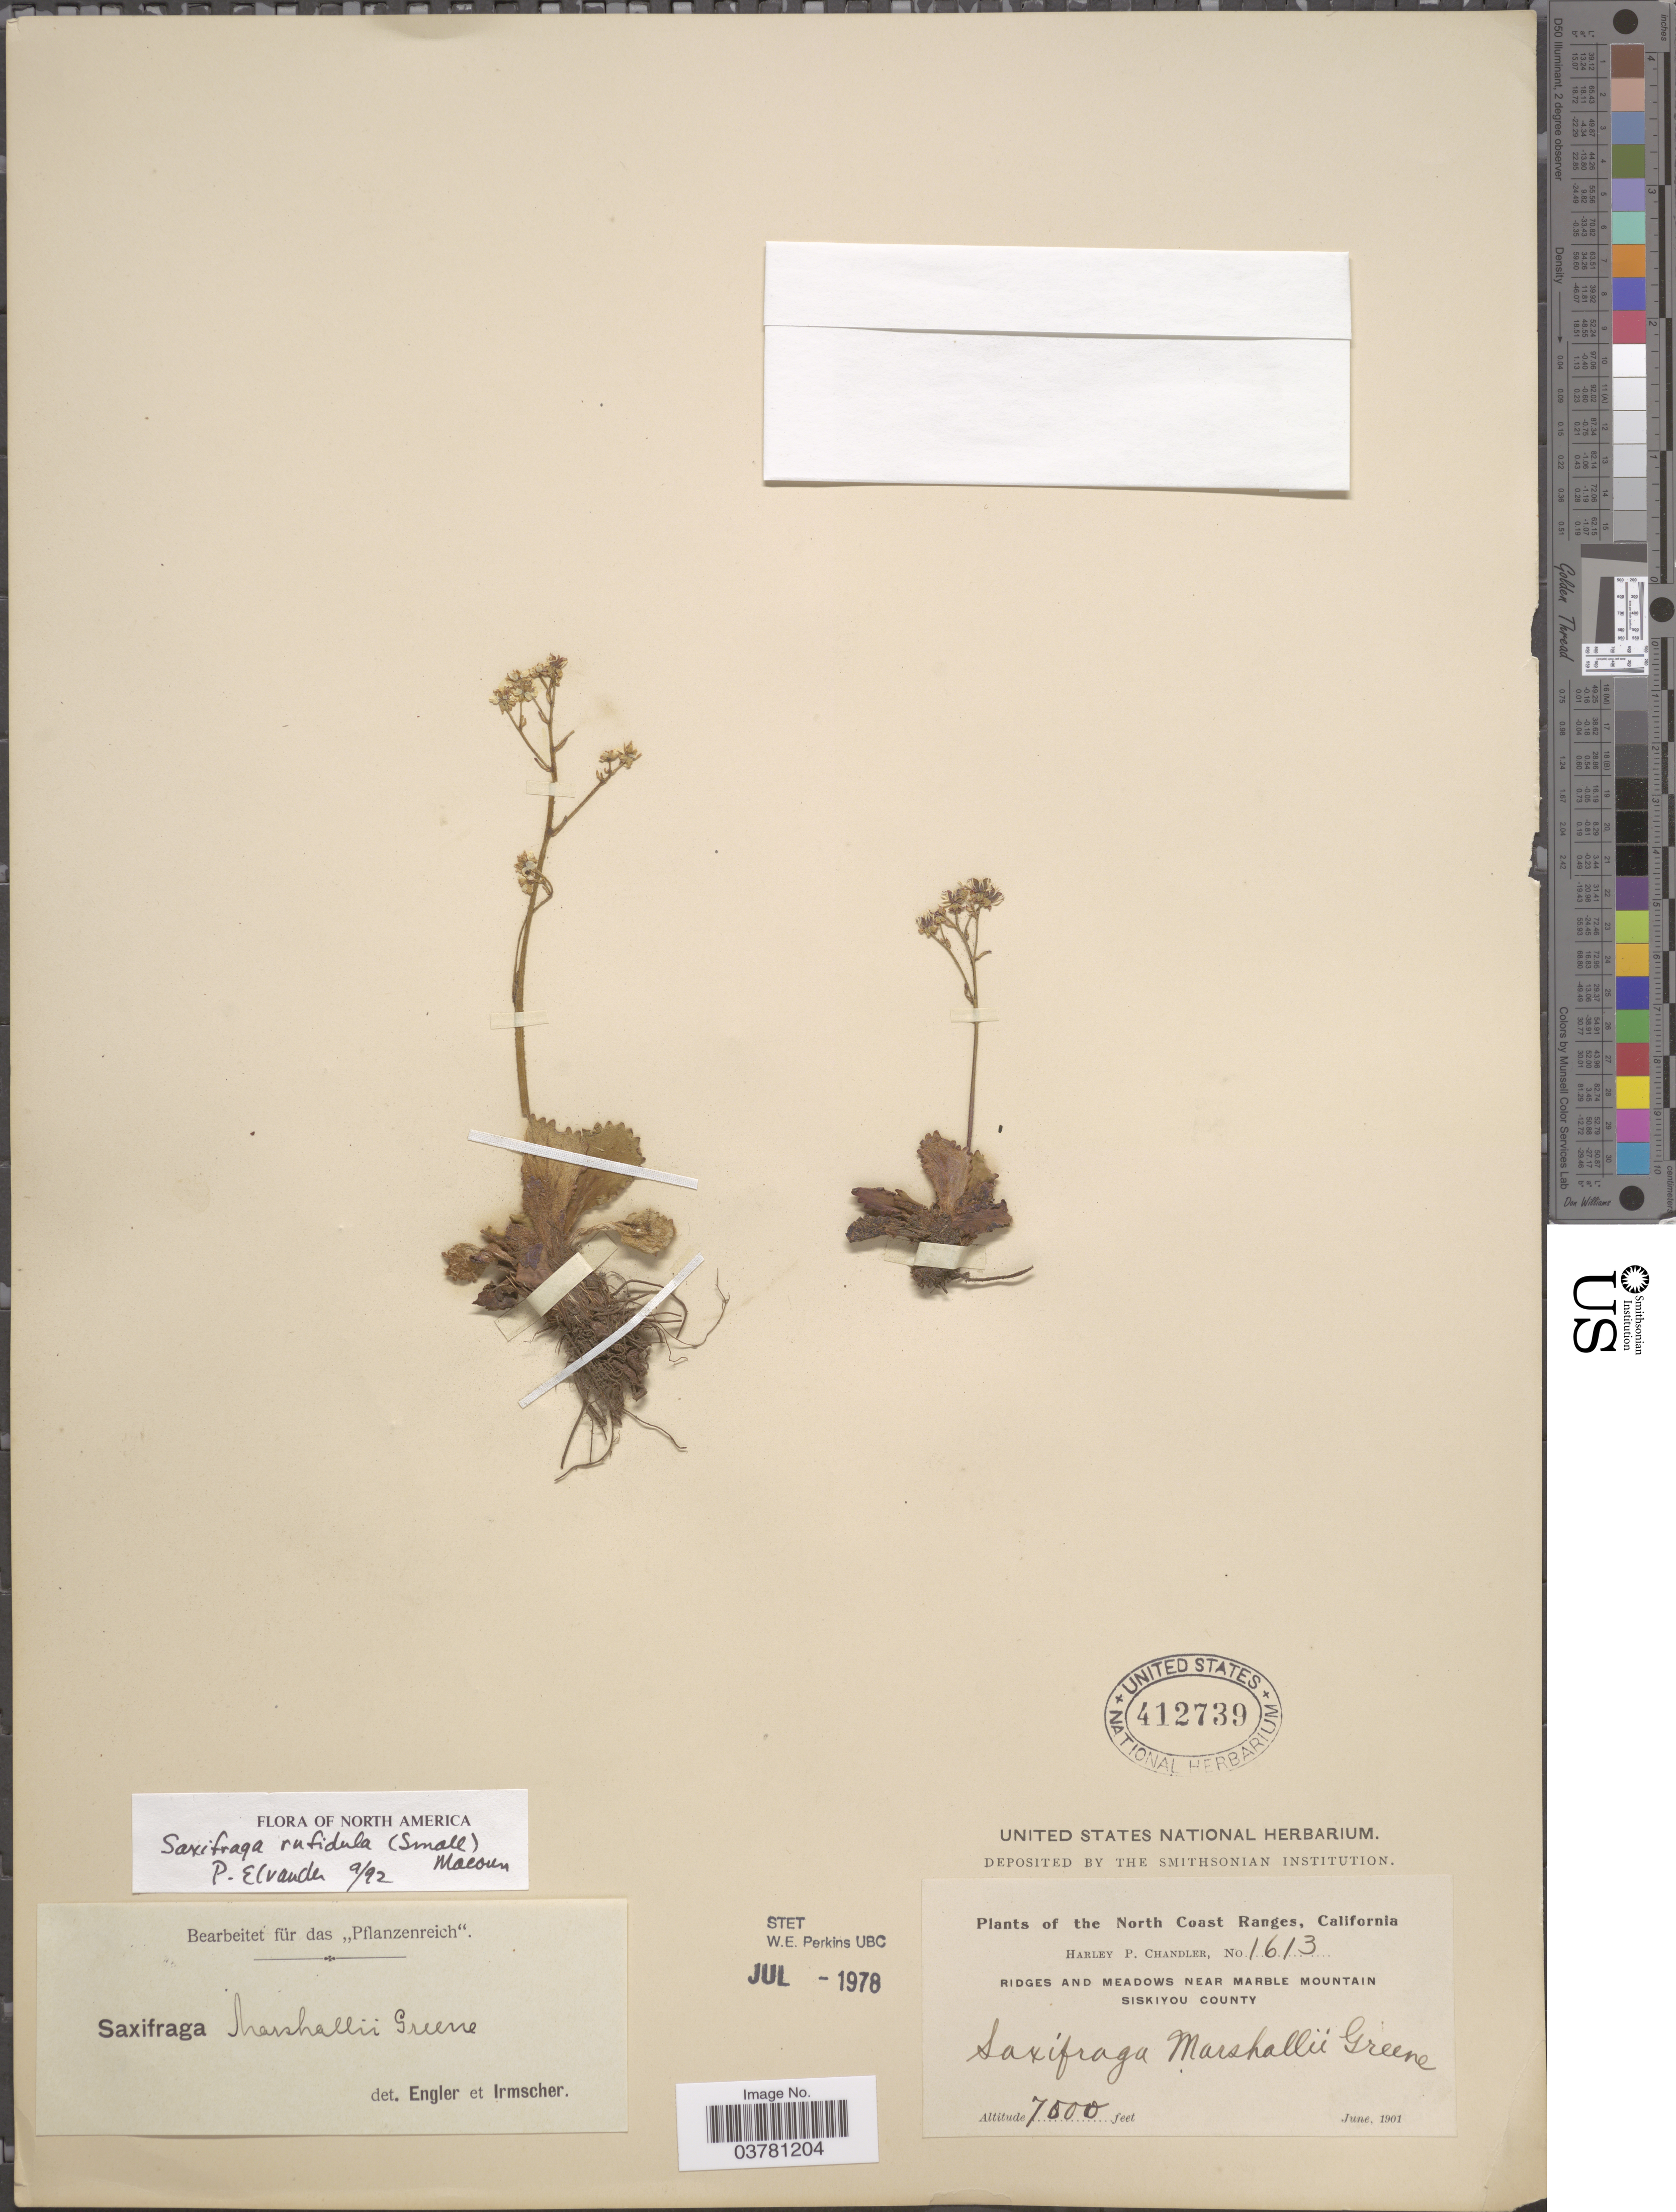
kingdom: Plantae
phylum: Tracheophyta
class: Magnoliopsida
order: Saxifragales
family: Saxifragaceae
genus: Micranthes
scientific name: Micranthes rufidula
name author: Small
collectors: H. Chandler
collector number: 1613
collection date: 1901-06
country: United States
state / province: California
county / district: Siskiyou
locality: North Coast Ranges. Ridges and meadows near Marble Mountain Siskiyou County.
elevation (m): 2134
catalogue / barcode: US 412739